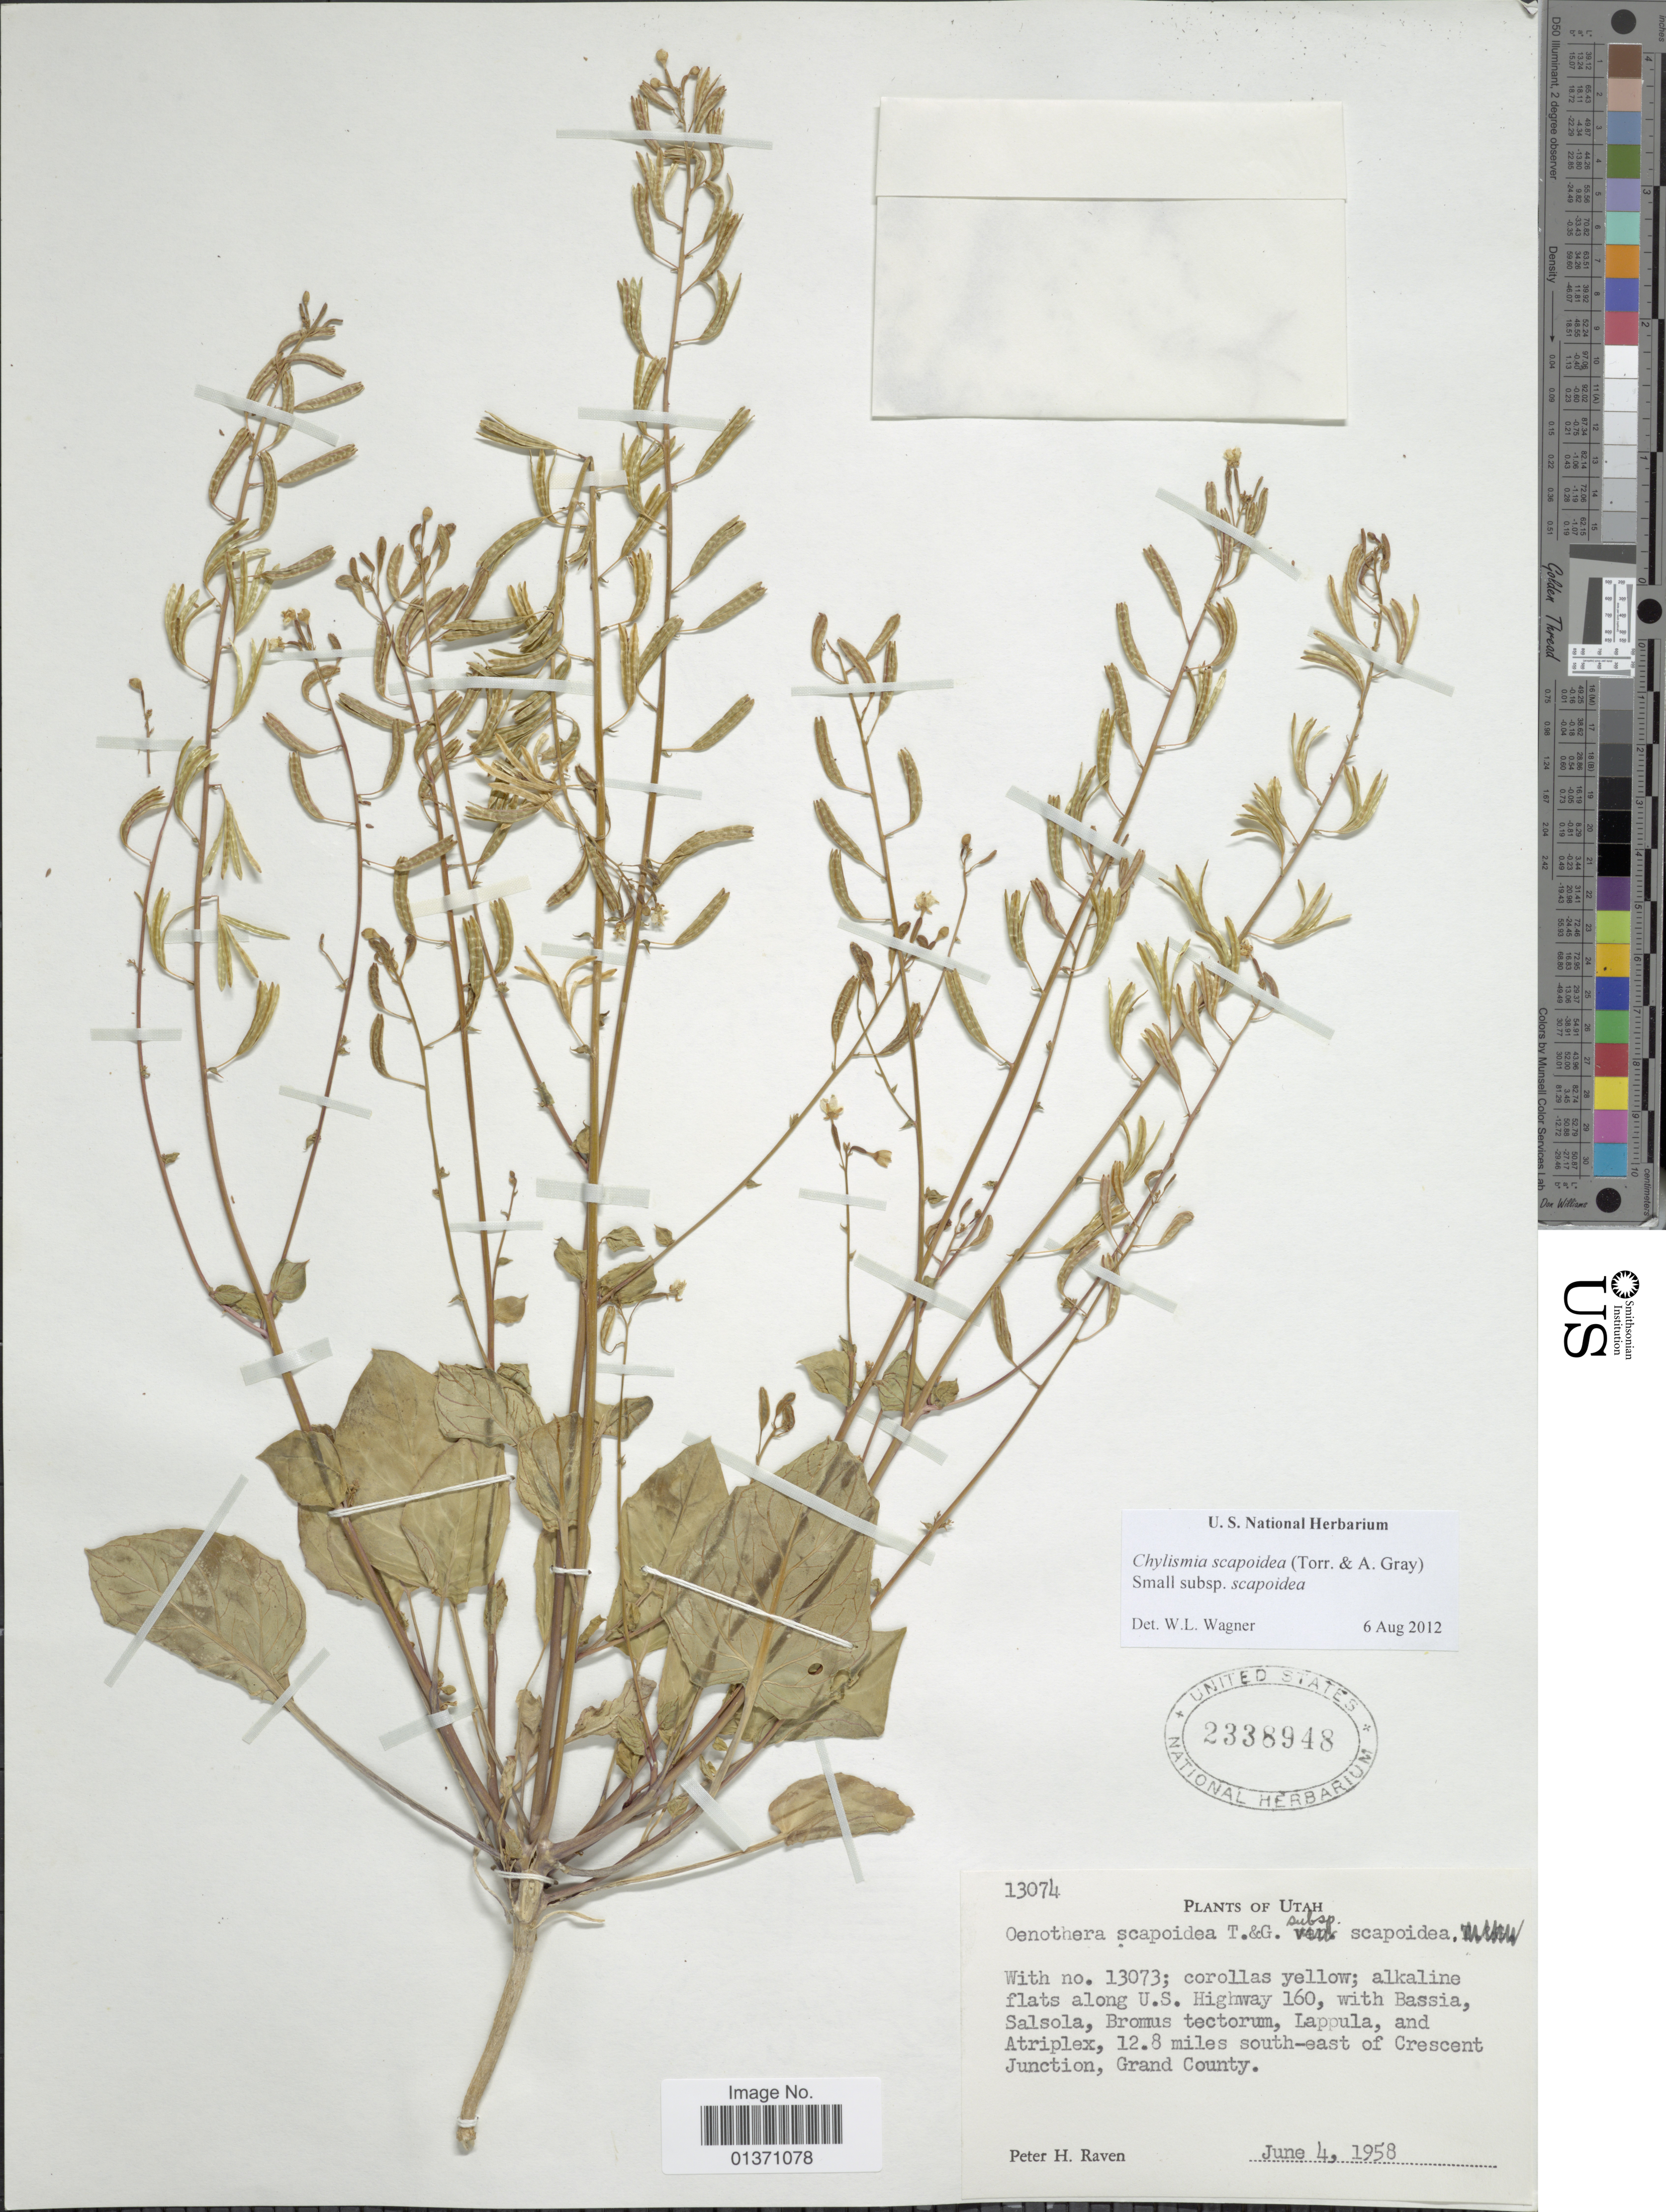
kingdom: Plantae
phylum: Tracheophyta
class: Magnoliopsida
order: Myrtales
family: Onagraceae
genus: Chylismia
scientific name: Chylismia scapoidea subsp. scapoidea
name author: (Torr. & A. Gray) Small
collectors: P. H. Raven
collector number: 13074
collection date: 1958-06-04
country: United States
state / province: Utah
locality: Alkaline flats along U.S. Highway 160, 12.8 miles south-east of Crescent Junction, Grand County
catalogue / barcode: US 2338948